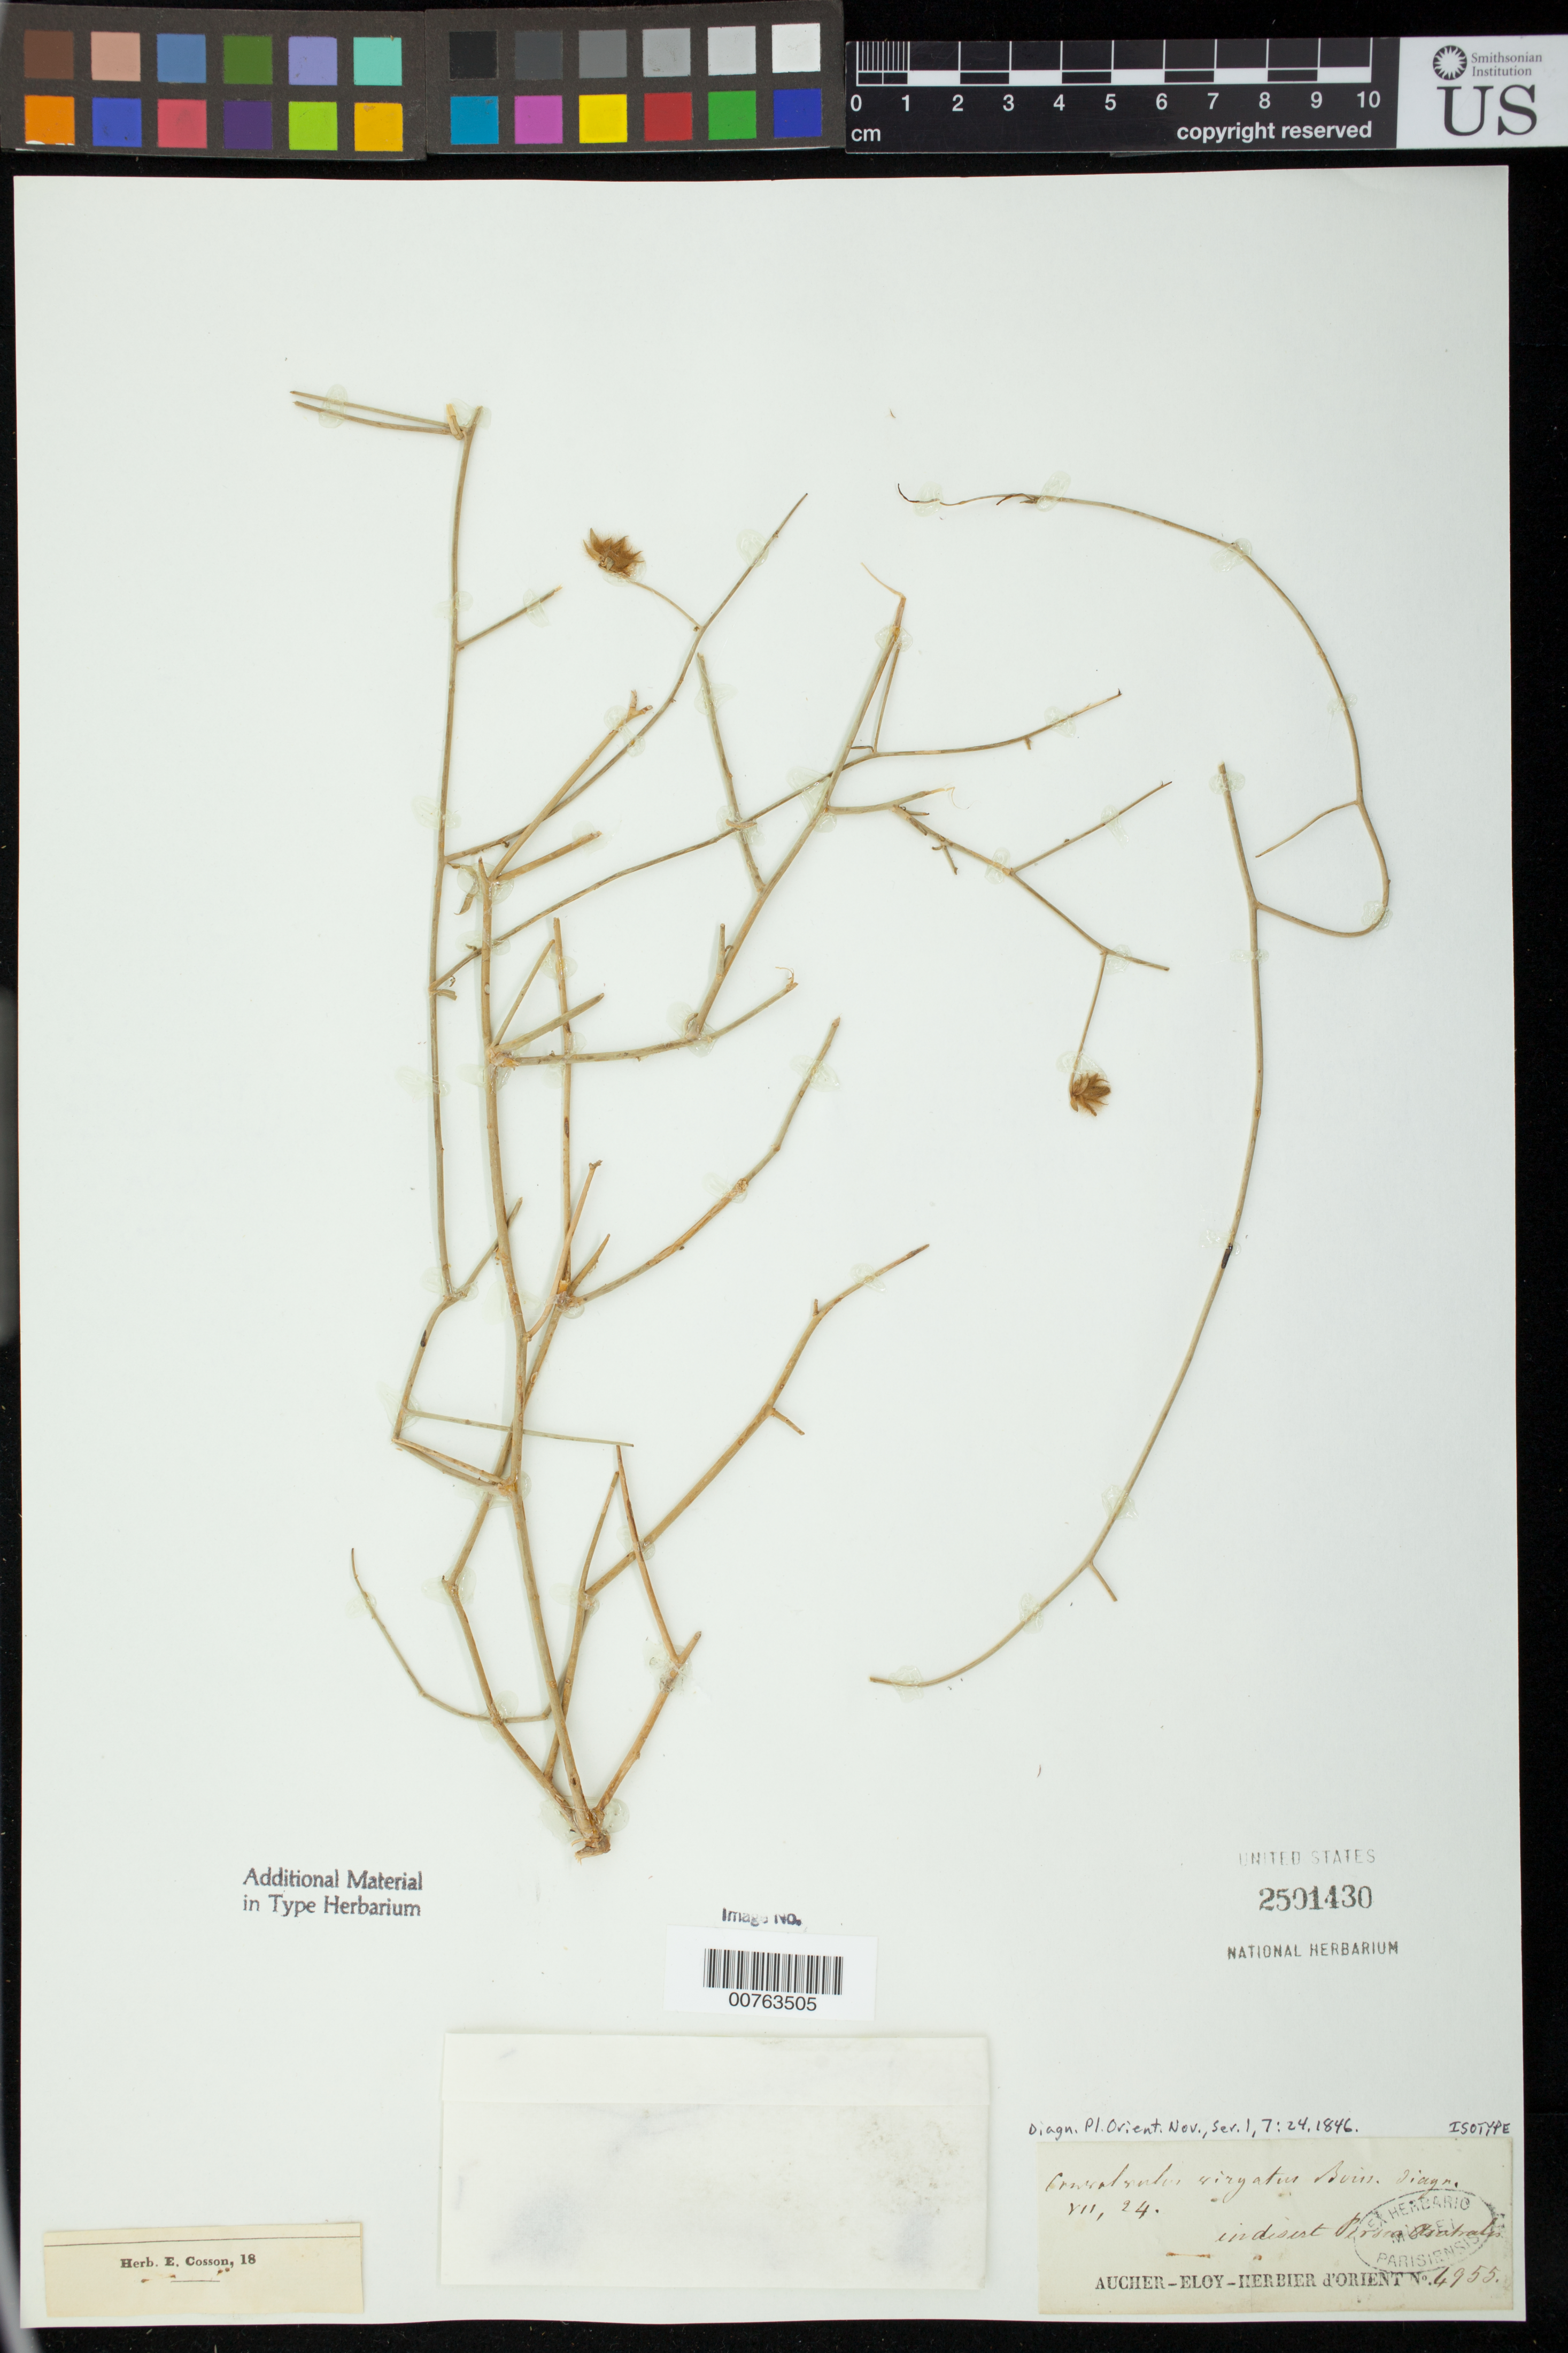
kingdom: Plantae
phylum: Tracheophyta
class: Magnoliopsida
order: Solanales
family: Convolvulaceae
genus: Convolvulus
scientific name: Convolvulus virgatus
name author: Boiss.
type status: Isotype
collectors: P. Aucher-Éloy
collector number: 4955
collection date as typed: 18--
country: Iran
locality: Persia australe.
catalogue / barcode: US 2501430